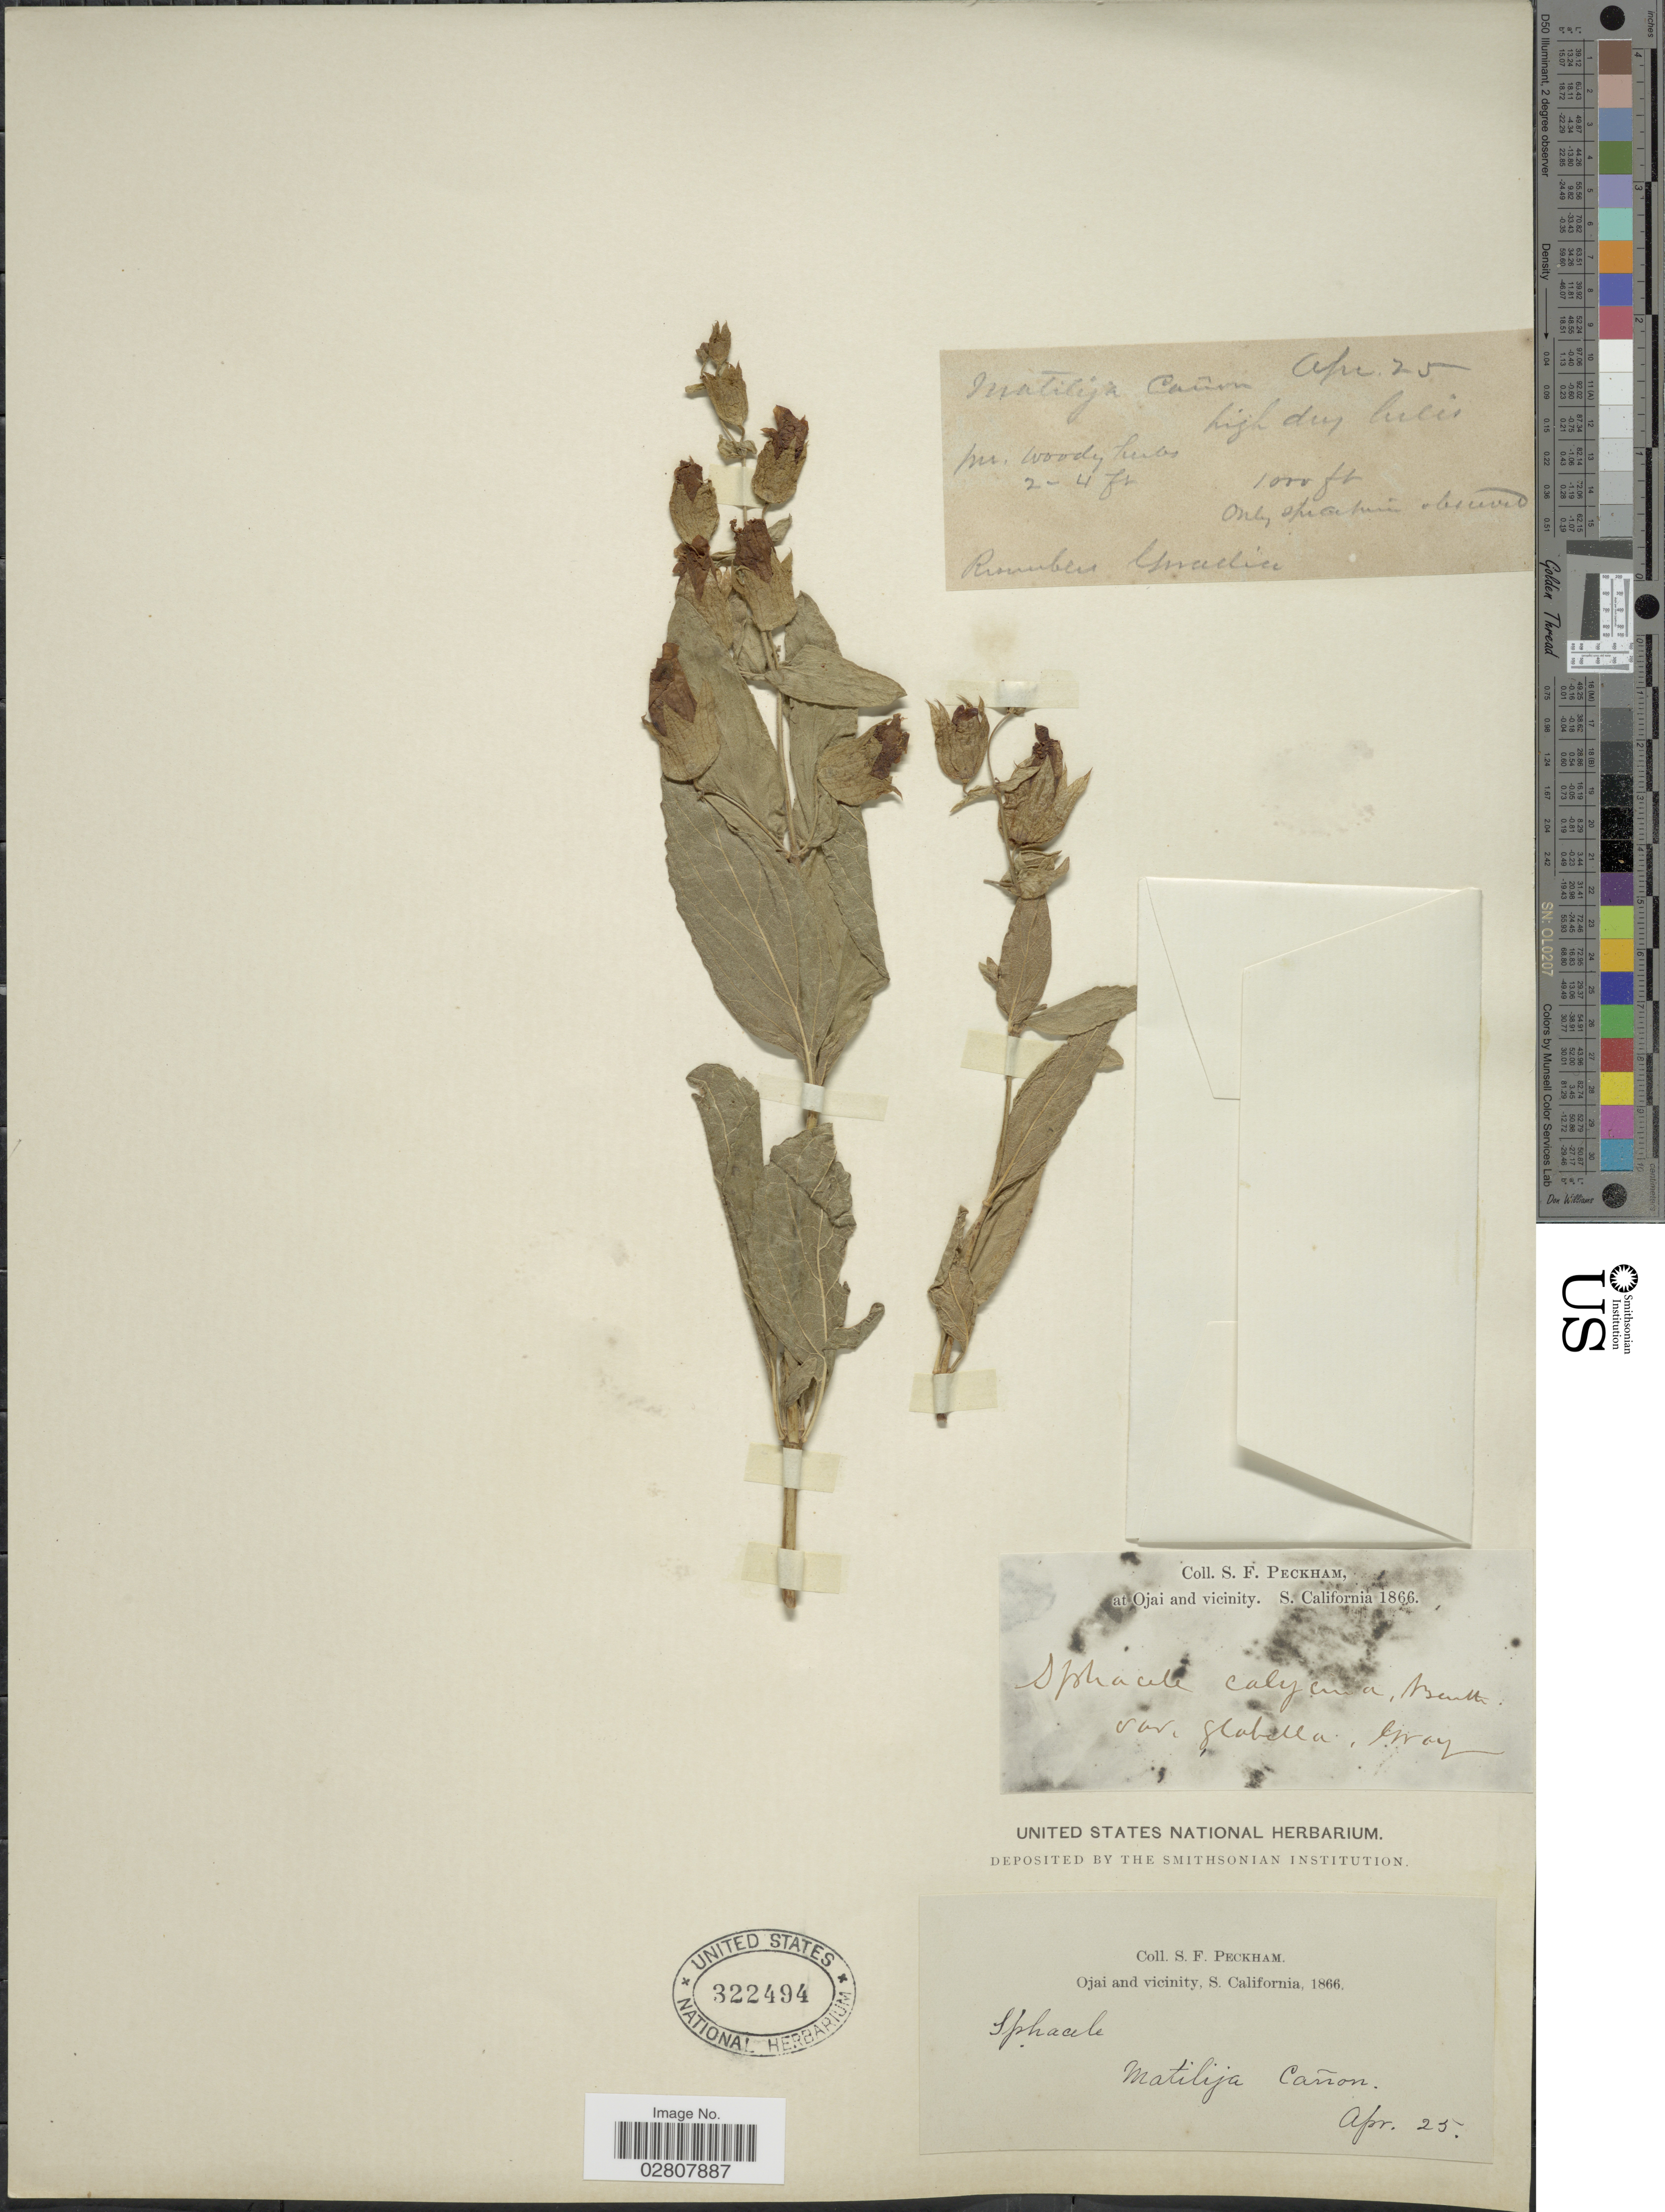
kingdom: Plantae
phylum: Tracheophyta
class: Magnoliopsida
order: Lamiales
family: Lamiaceae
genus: Lepechinia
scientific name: Lepechinia cardiophylla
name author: Epling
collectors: S. Peckham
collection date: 1866-04-25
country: United States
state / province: California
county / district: Ventura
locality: Ojai and vicinity, S. California. Matilija Cañon.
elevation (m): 305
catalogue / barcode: US 322494